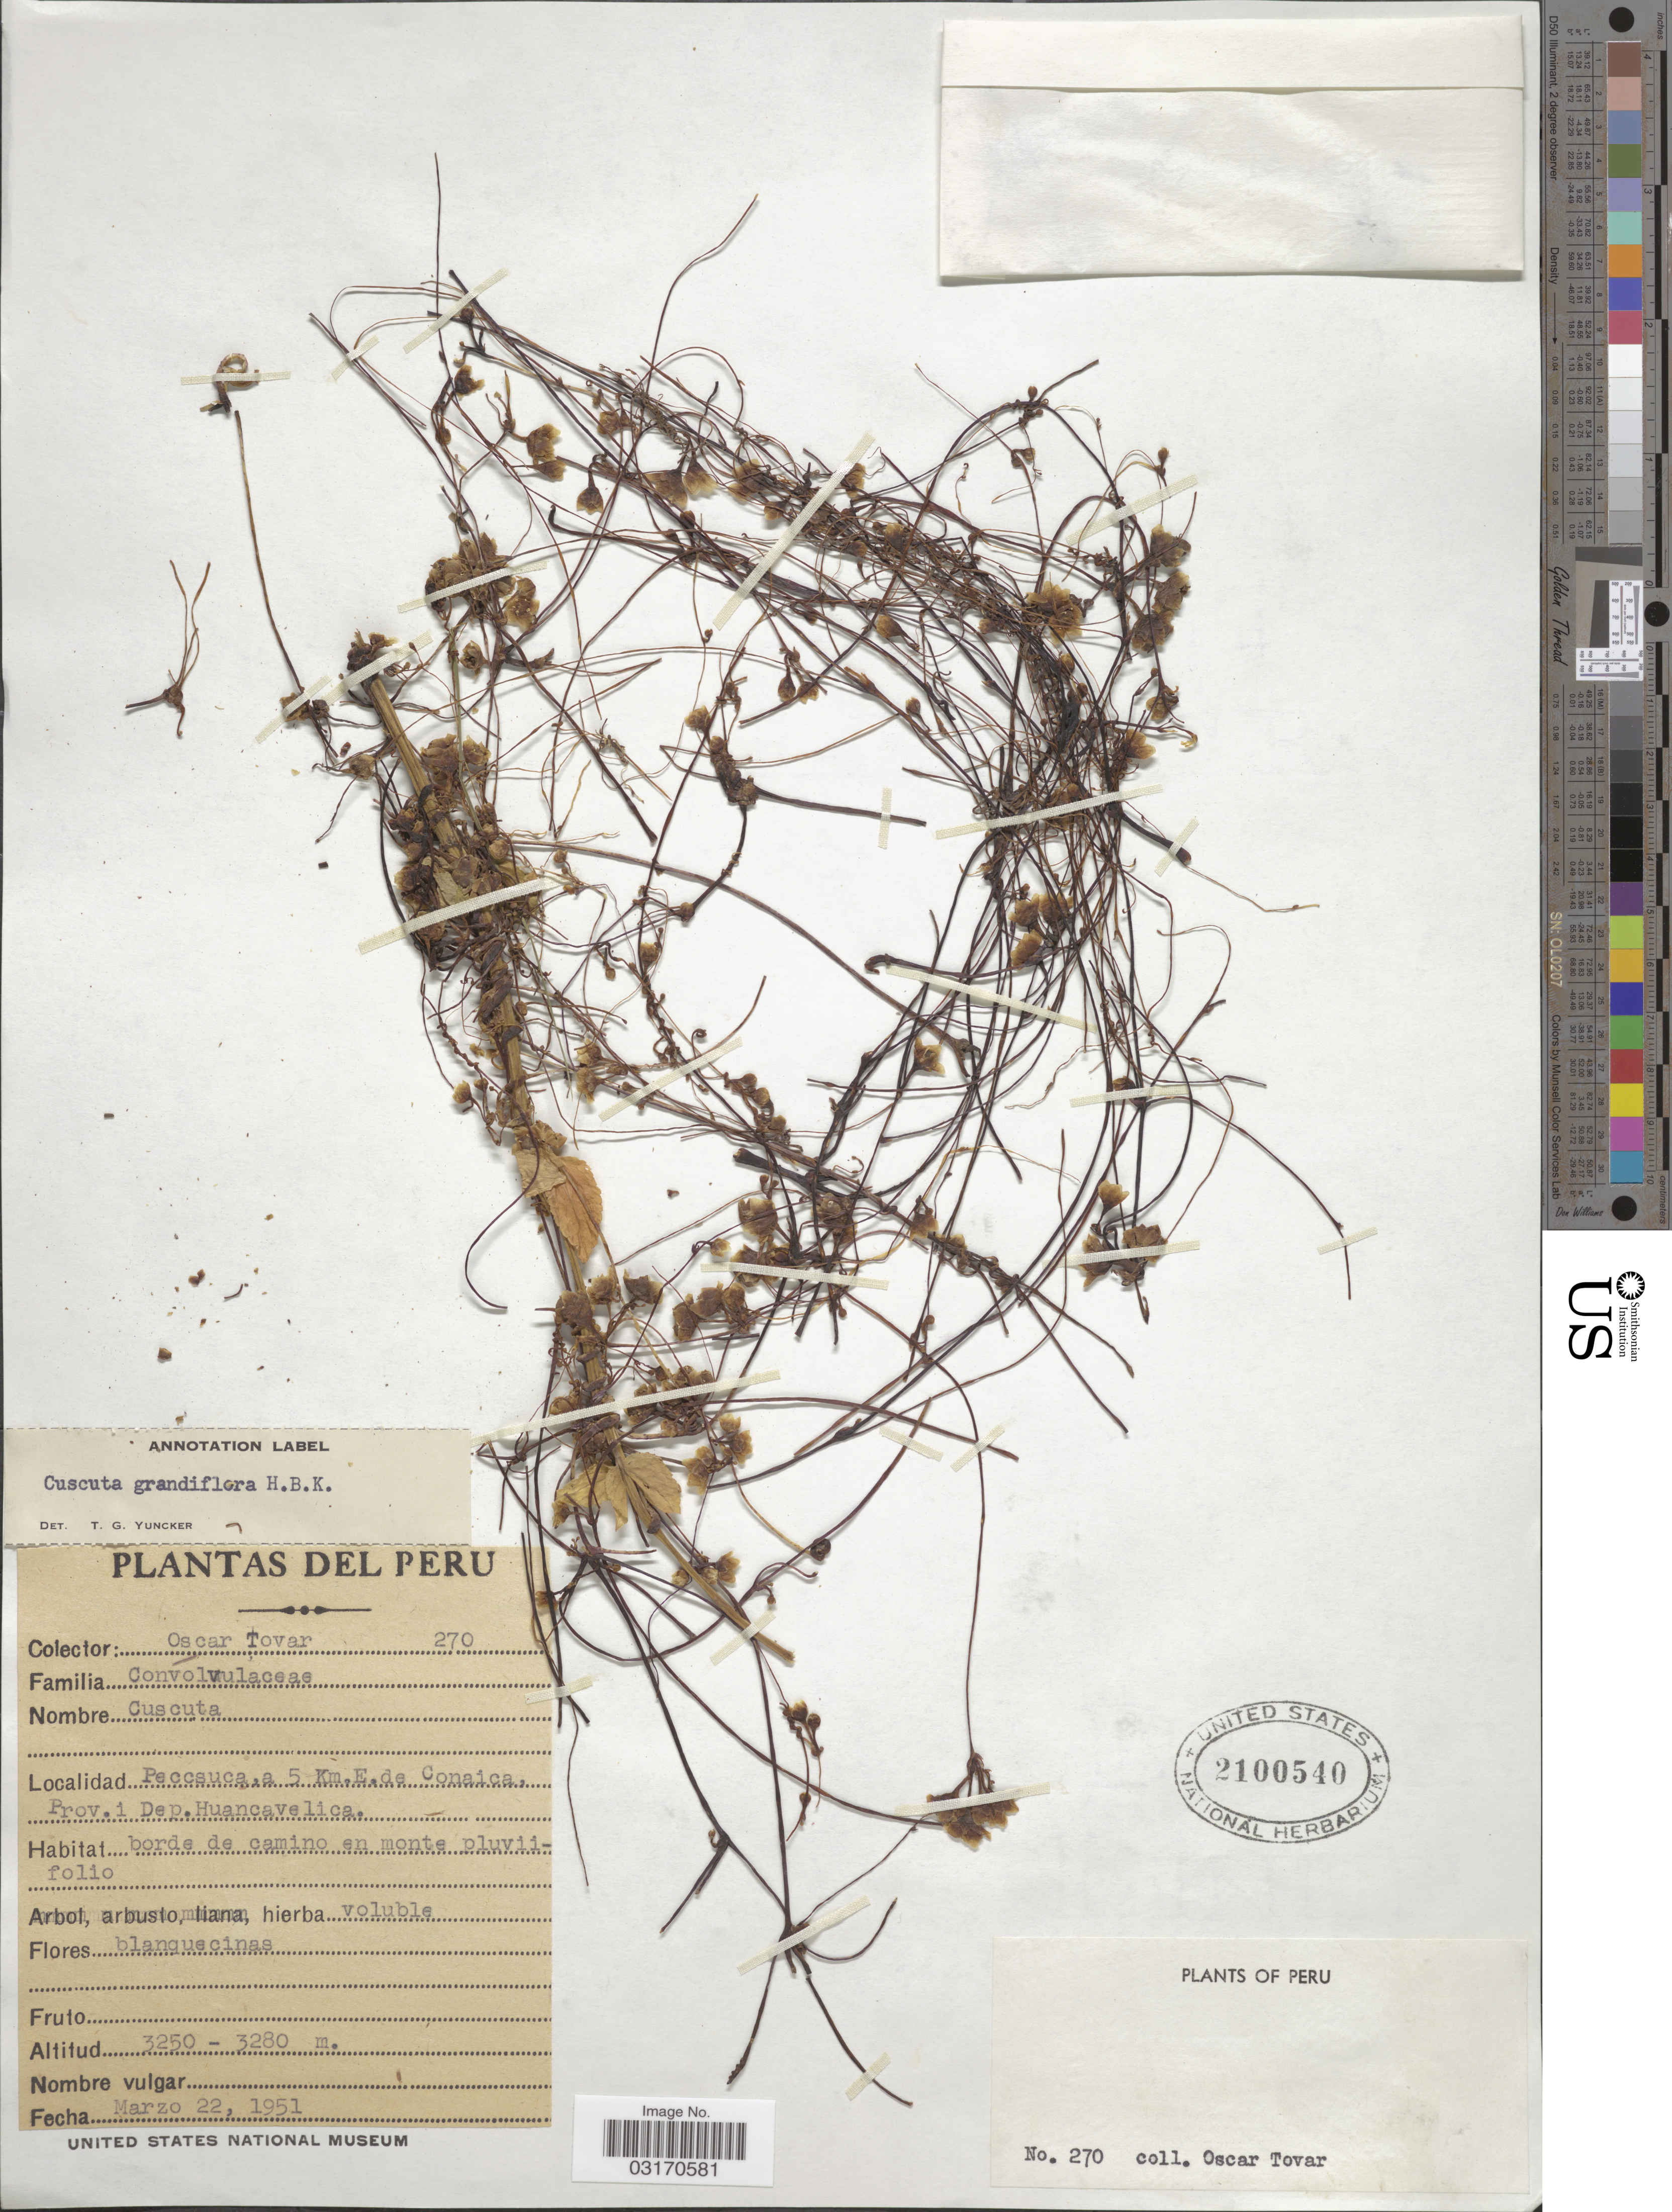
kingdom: Plantae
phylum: Tracheophyta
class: Magnoliopsida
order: Solanales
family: Convolvulaceae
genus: Cuscuta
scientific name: Cuscuta grandiflora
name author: Kunth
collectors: Ó. Tovar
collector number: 270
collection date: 1951-03-22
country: Peru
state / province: Huancavelica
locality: Peccsuca, a 5 Km. E. de Conaica, Prov. i Dep. Huancavelica.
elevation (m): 3250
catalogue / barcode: US 2100540